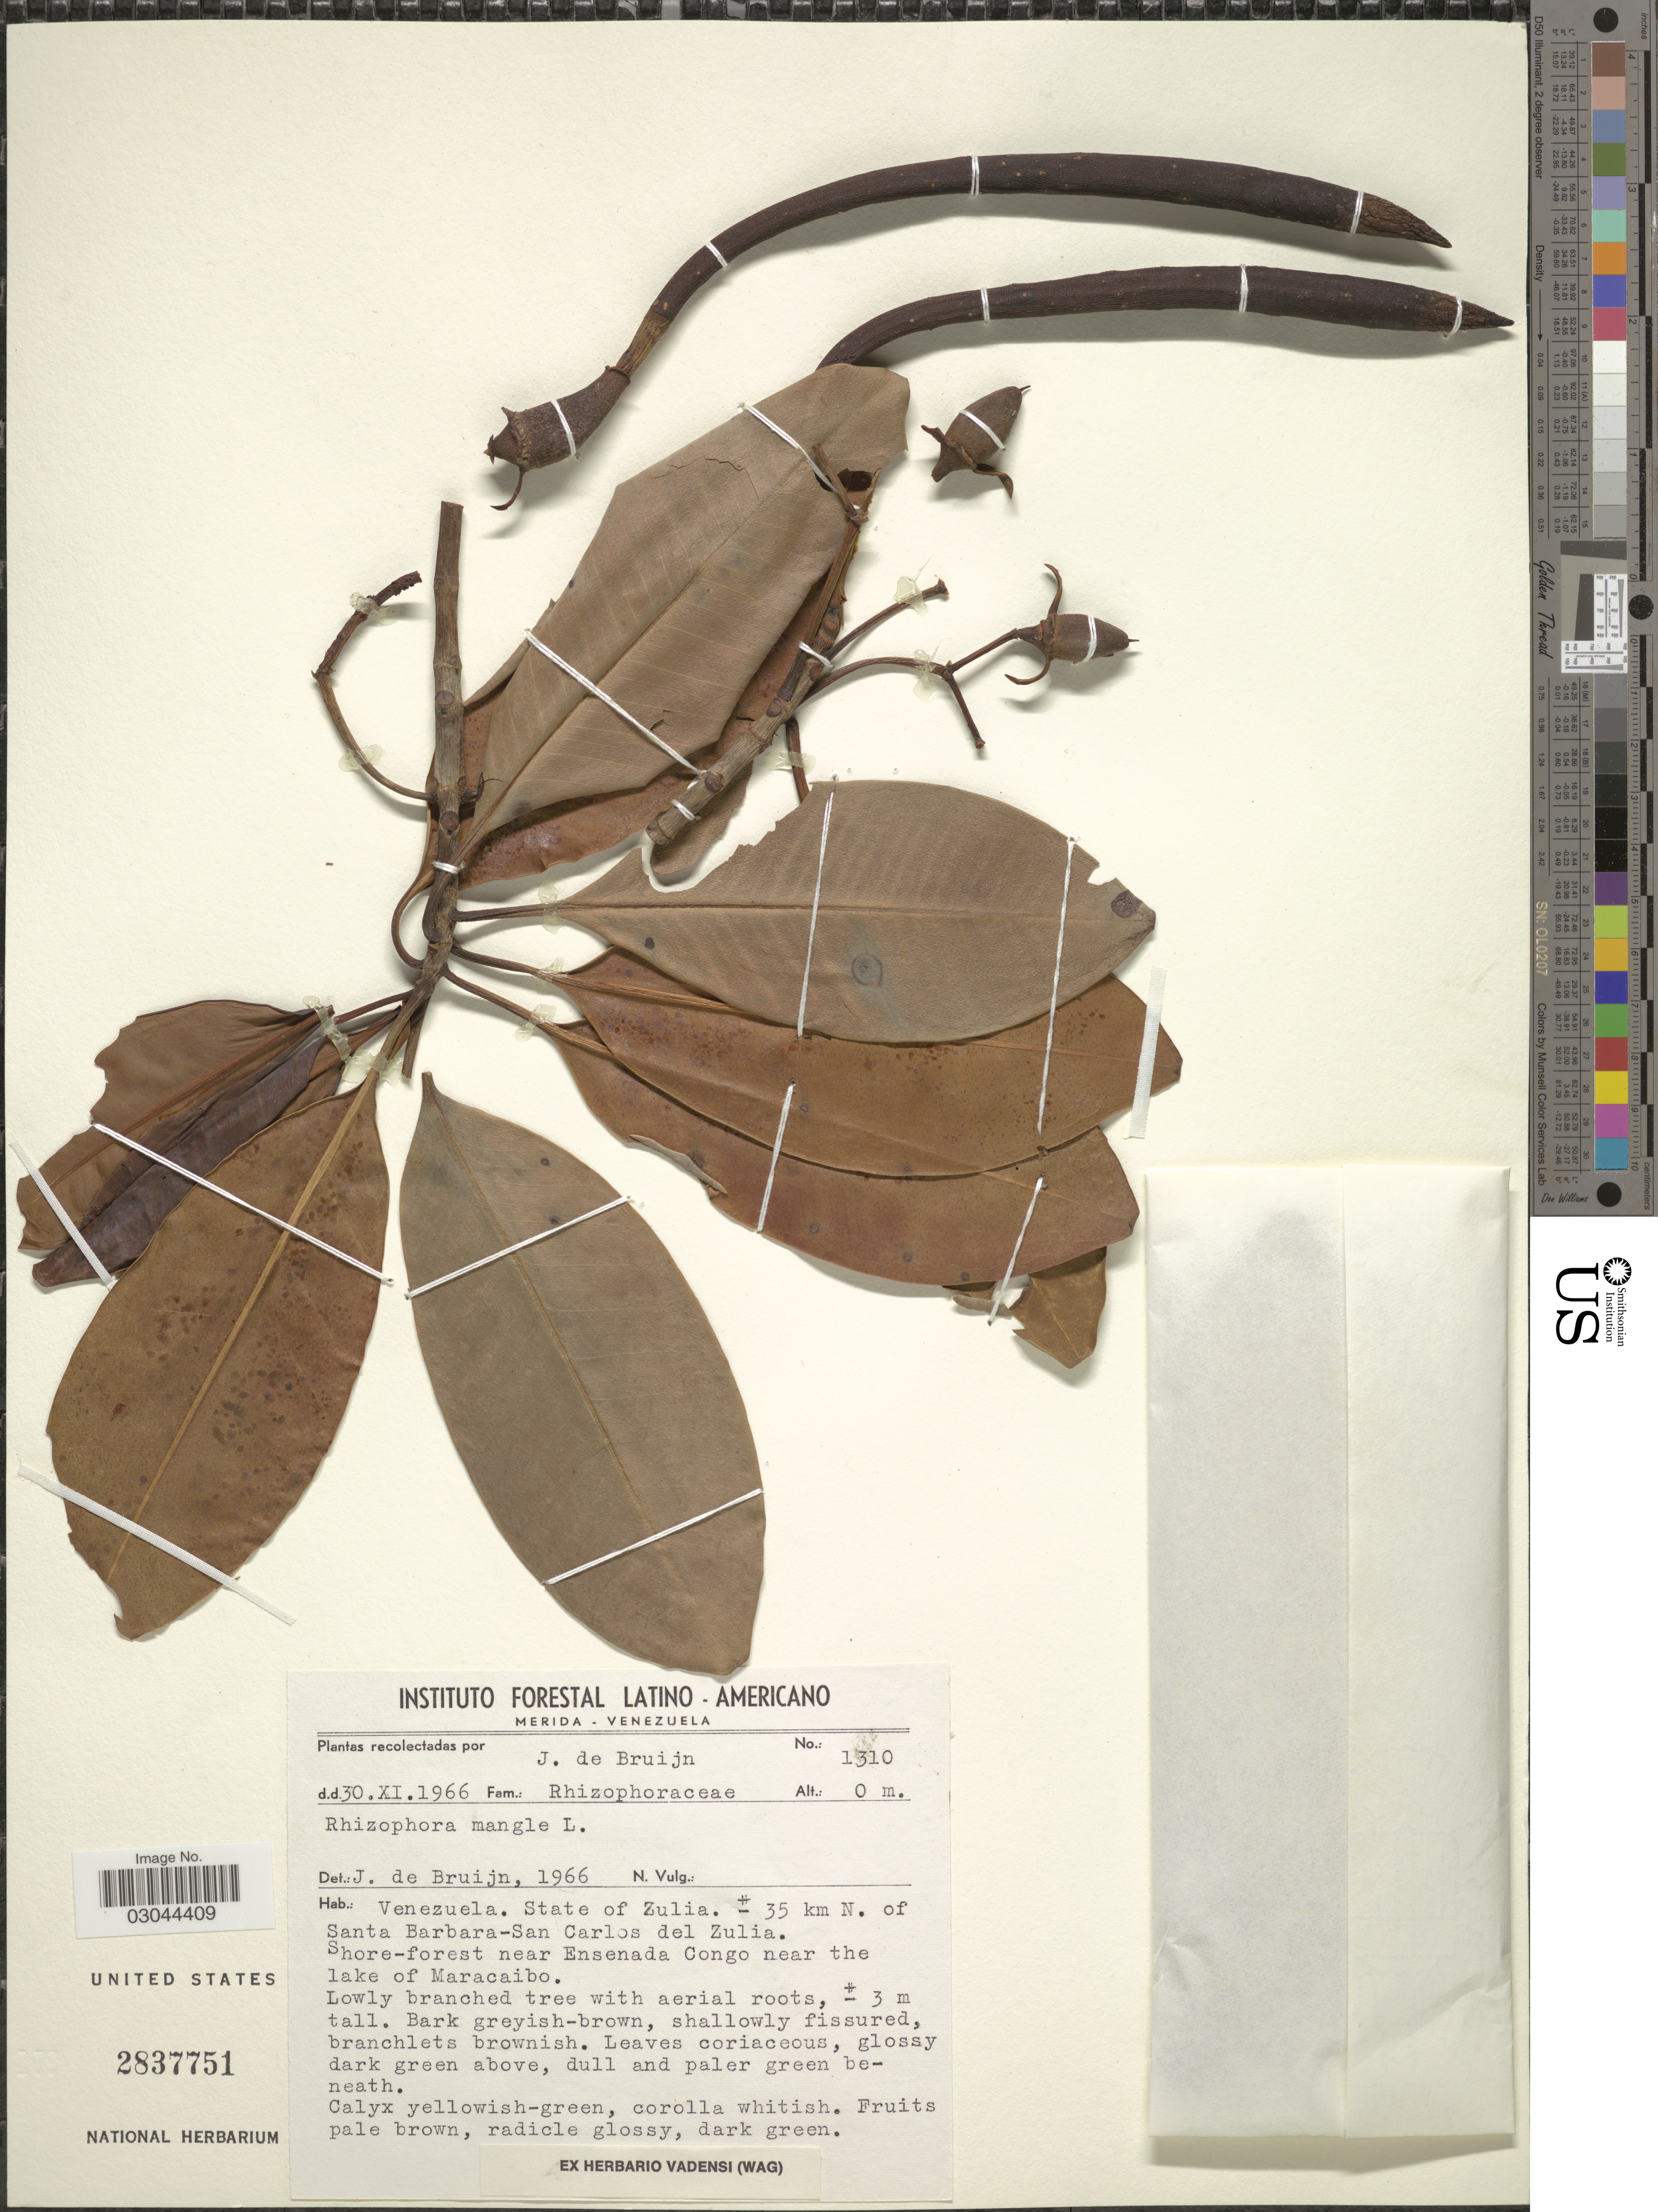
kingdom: Plantae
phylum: Tracheophyta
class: Magnoliopsida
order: Malpighiales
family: Rhizophoraceae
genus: Rhizophora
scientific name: Rhizophora mangle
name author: L.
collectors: J. Bruijn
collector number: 1310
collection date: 1966-11-30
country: Venezuela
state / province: Zulia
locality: State of Zulia. ± 35 km N. of Santa Barbara-San Carlos del Zulia. Shore-forest near Ensenada Congo near the lake of Maracaibo.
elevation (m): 0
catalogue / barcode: US 2837751